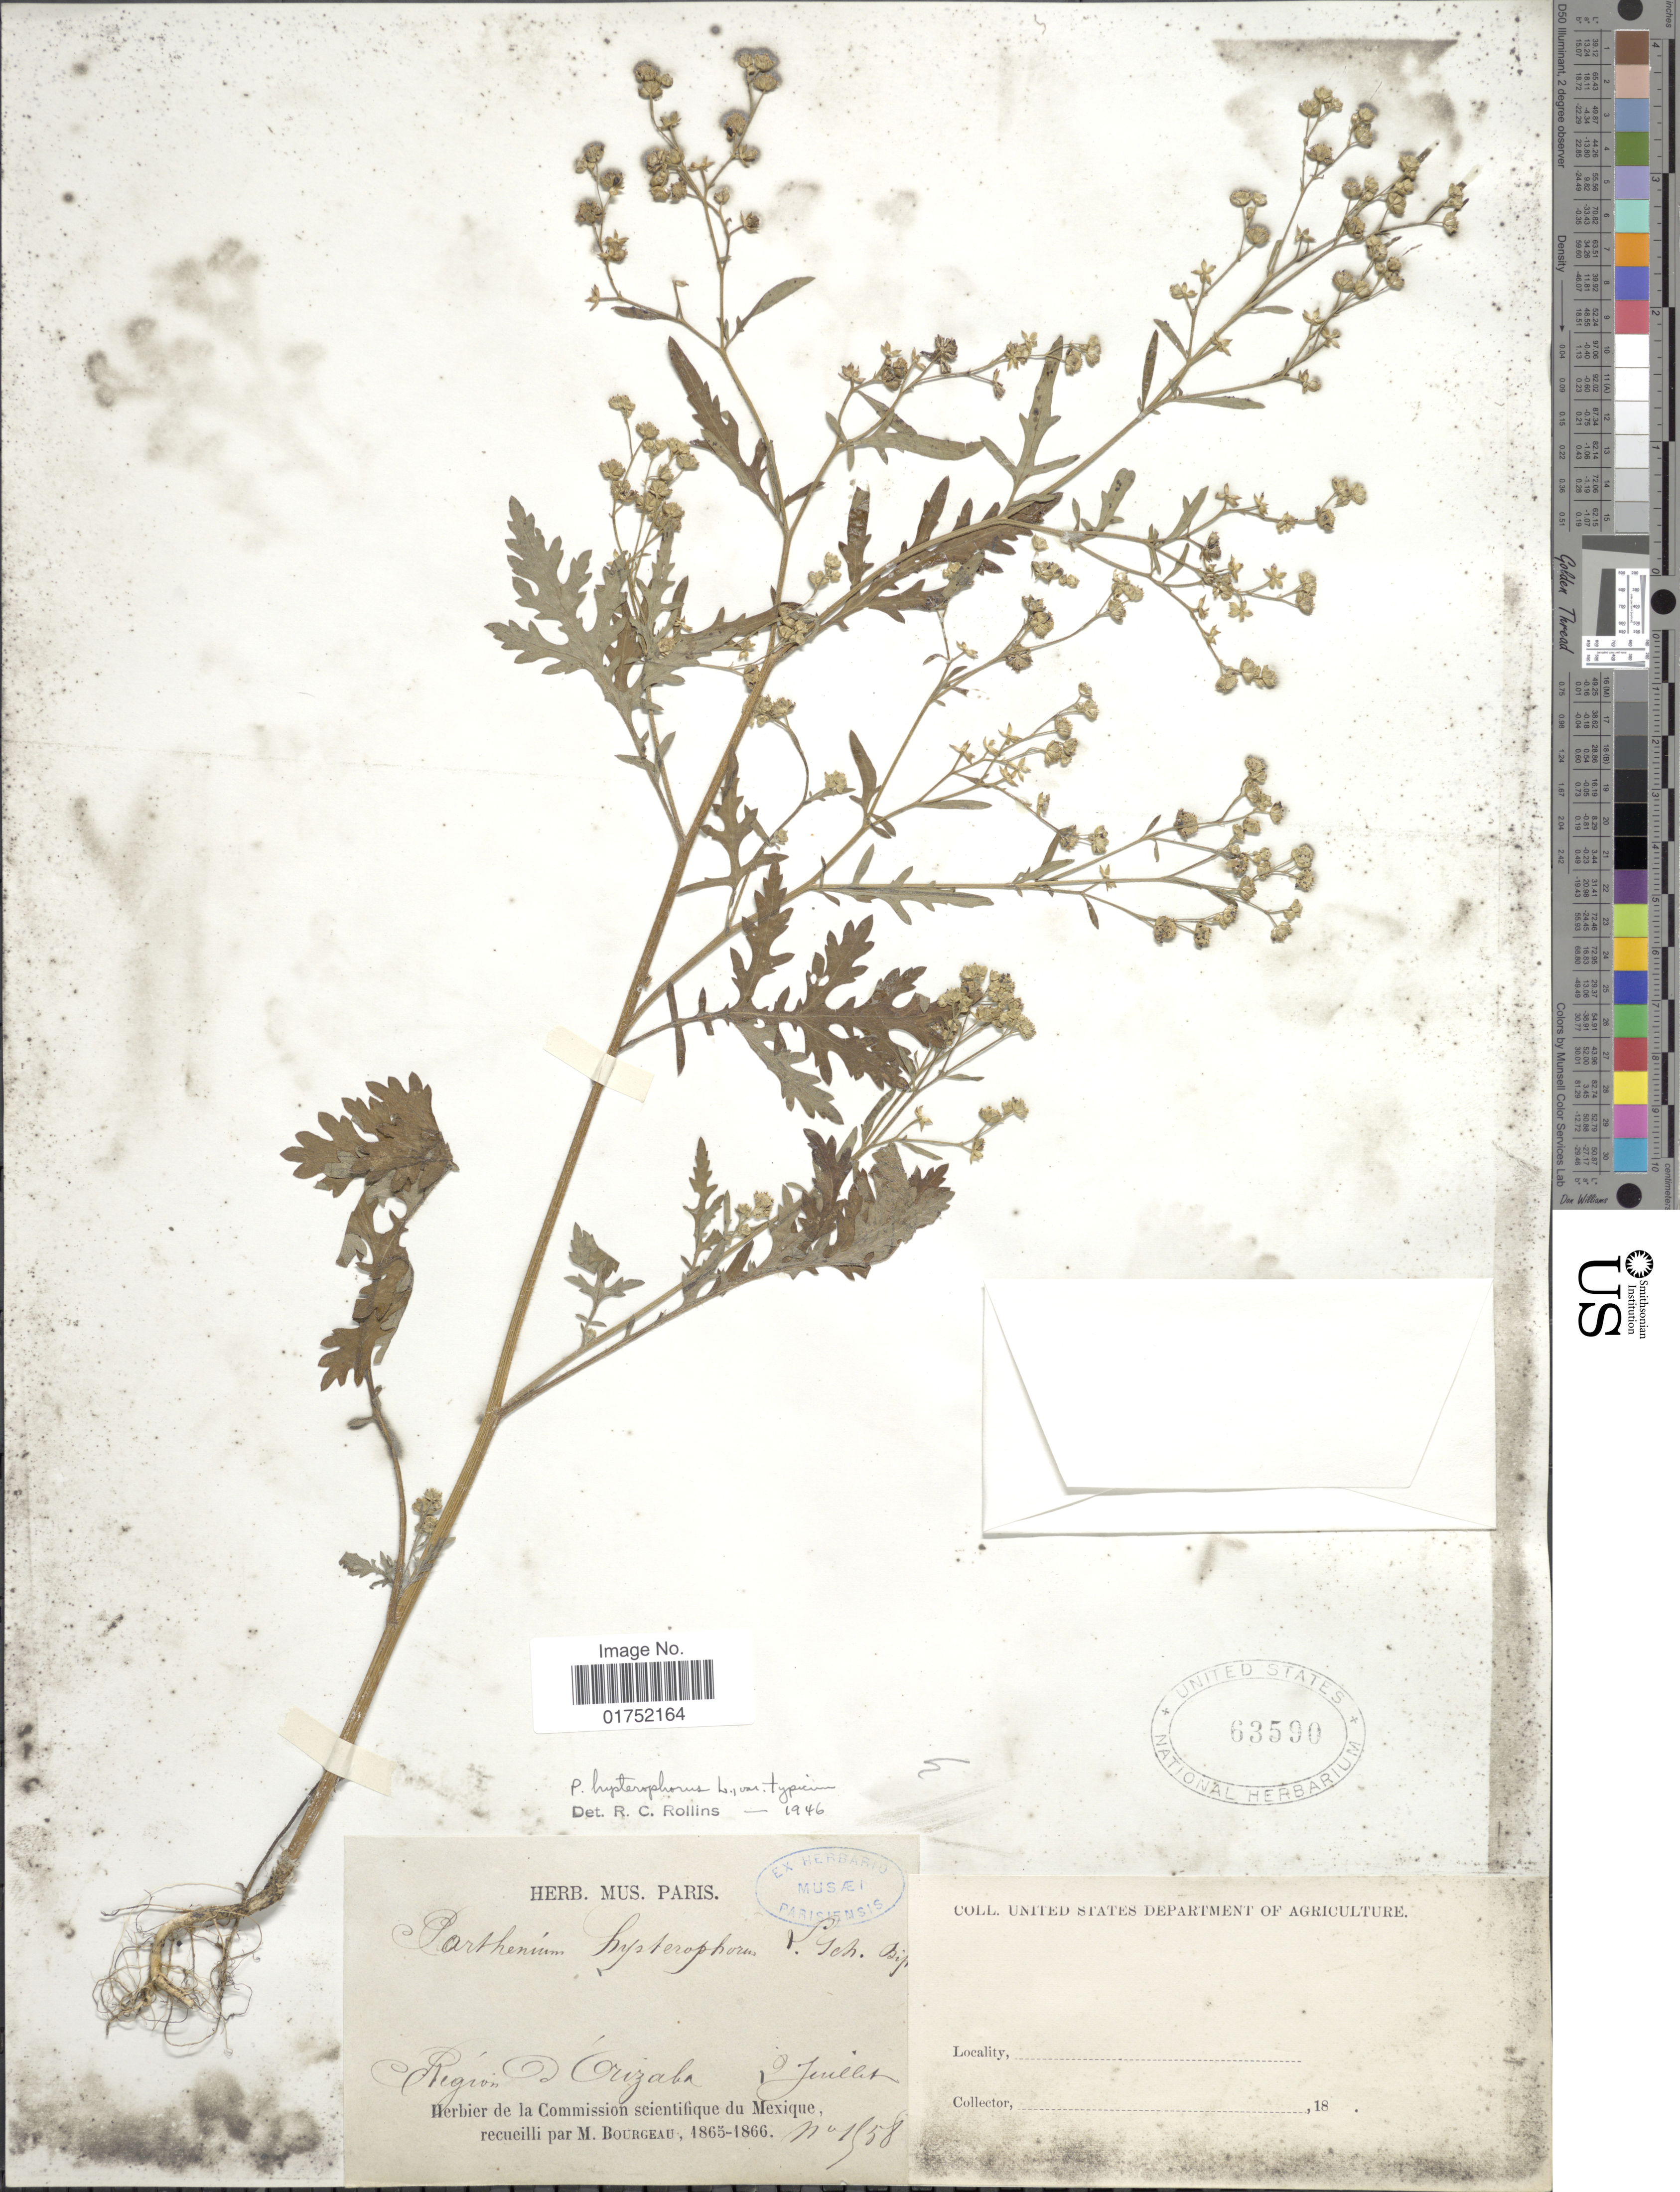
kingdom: Plantae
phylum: Tracheophyta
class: Magnoliopsida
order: Asterales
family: Asteraceae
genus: Parthenium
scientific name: Parthenium hysterophorus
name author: L.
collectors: M. Bourgeau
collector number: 1958*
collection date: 1865-07-02/1866-07-02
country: Mexico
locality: Region de Orizaba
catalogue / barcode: US 63590